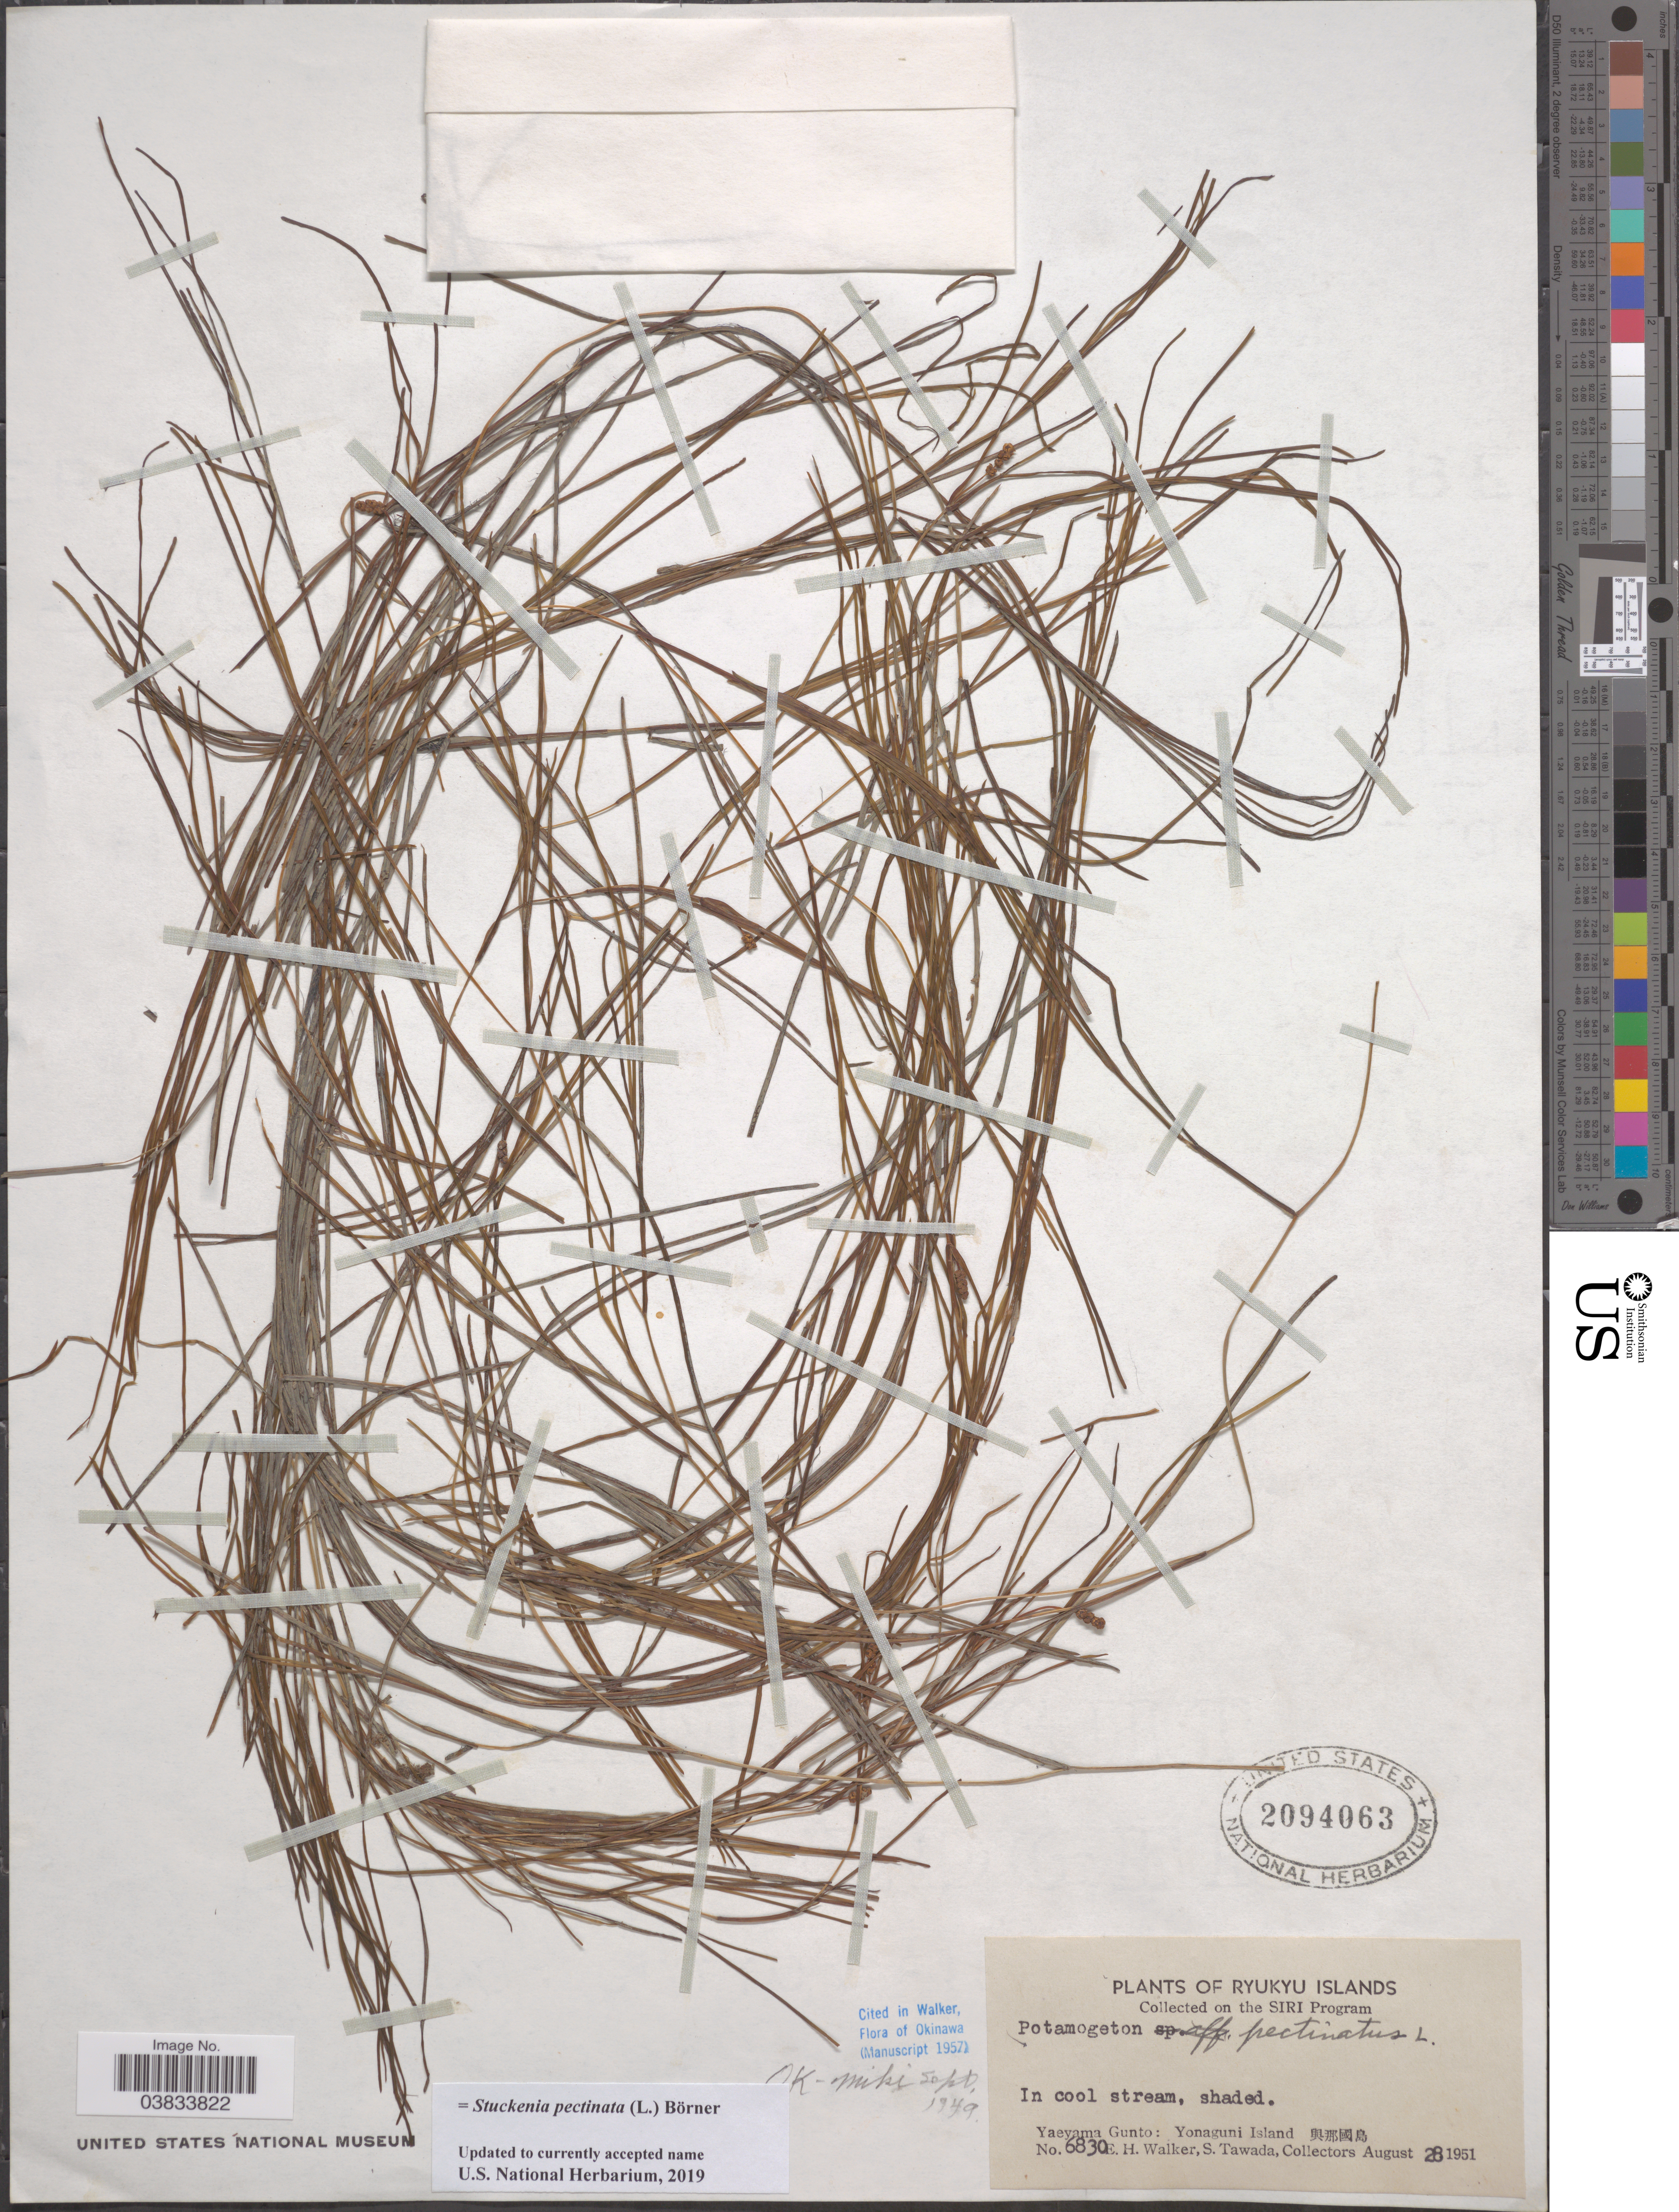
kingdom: Plantae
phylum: Tracheophyta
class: Liliopsida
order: Alismatales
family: Potamogetonaceae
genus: Stuckenia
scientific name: Stuckenia pectinata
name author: (L.) Börner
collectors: E. H. Walker & S. Tawada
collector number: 6830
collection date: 1951-08-28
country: Japan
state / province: Okinawa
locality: Ryukyu Islands. Yaeyama Gunto: Yonaguni Island. X.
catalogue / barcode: US 2094063